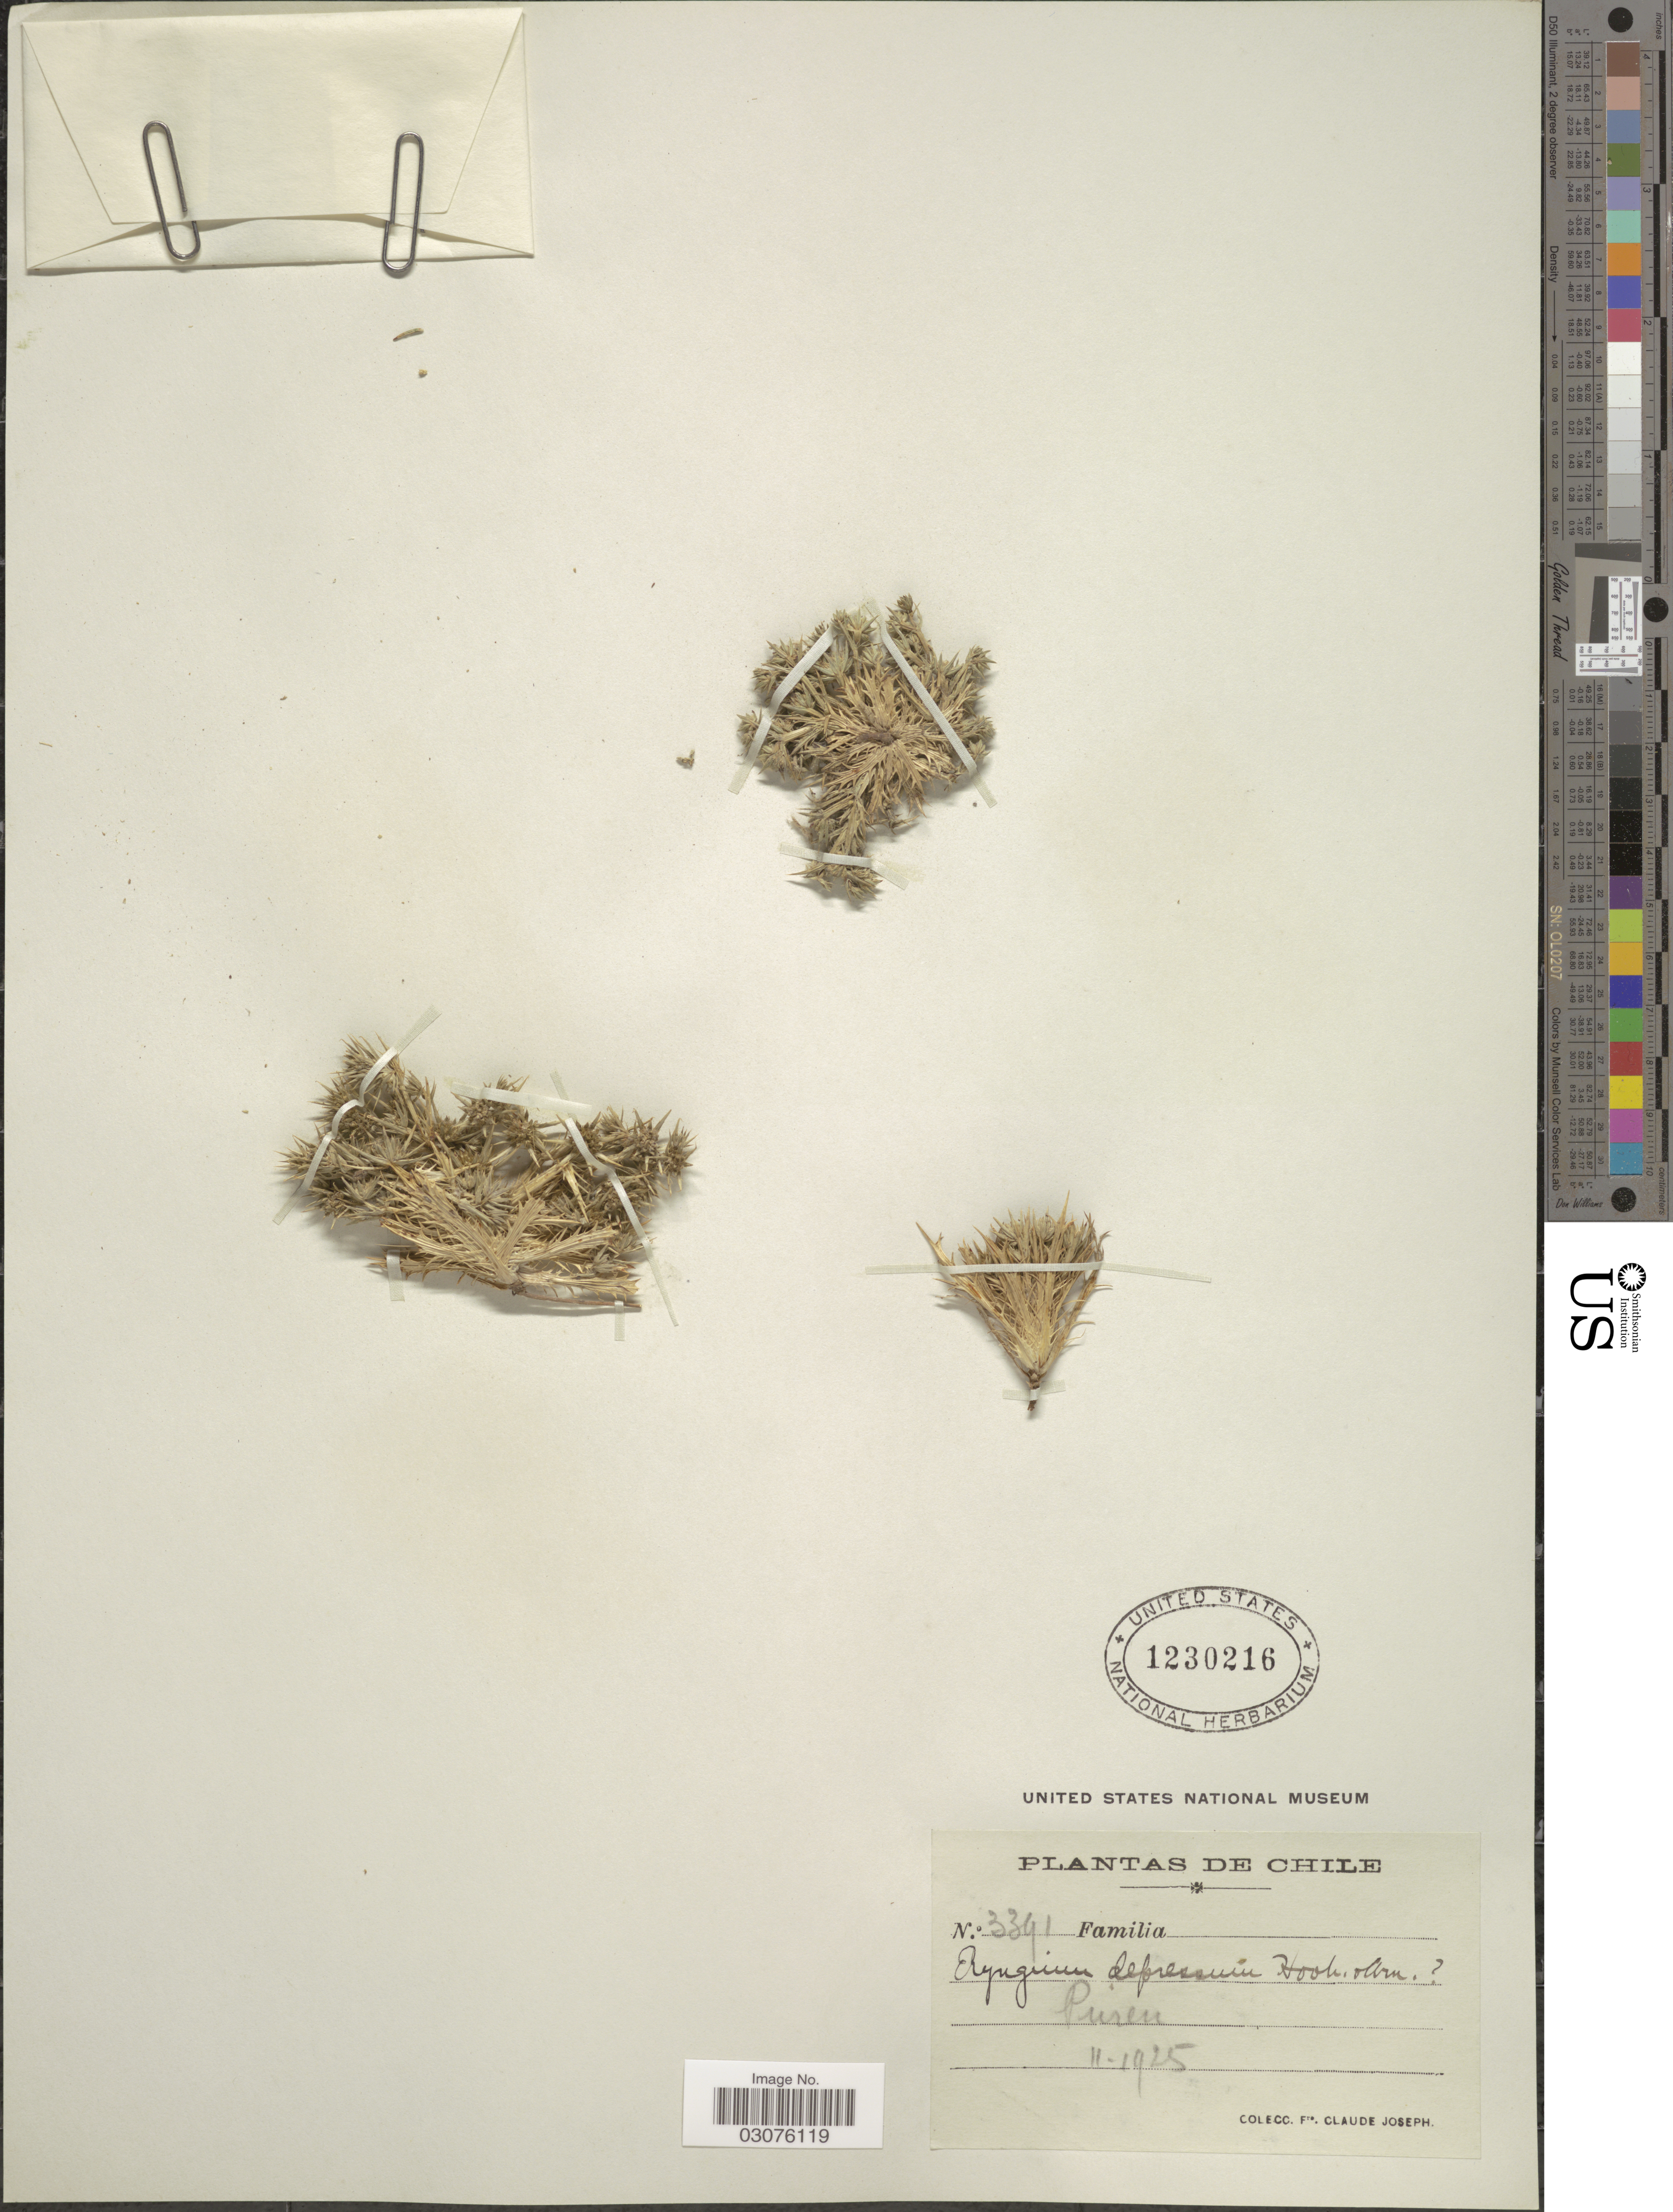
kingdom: Plantae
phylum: Tracheophyta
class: Magnoliopsida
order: Apiales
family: Apiaceae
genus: Eryngium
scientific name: Eryngium depressum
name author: Hook. & Arn.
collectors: Bro. Claude-Joseph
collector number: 3391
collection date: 1925-11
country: Chile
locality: Puren.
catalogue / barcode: US 1230216